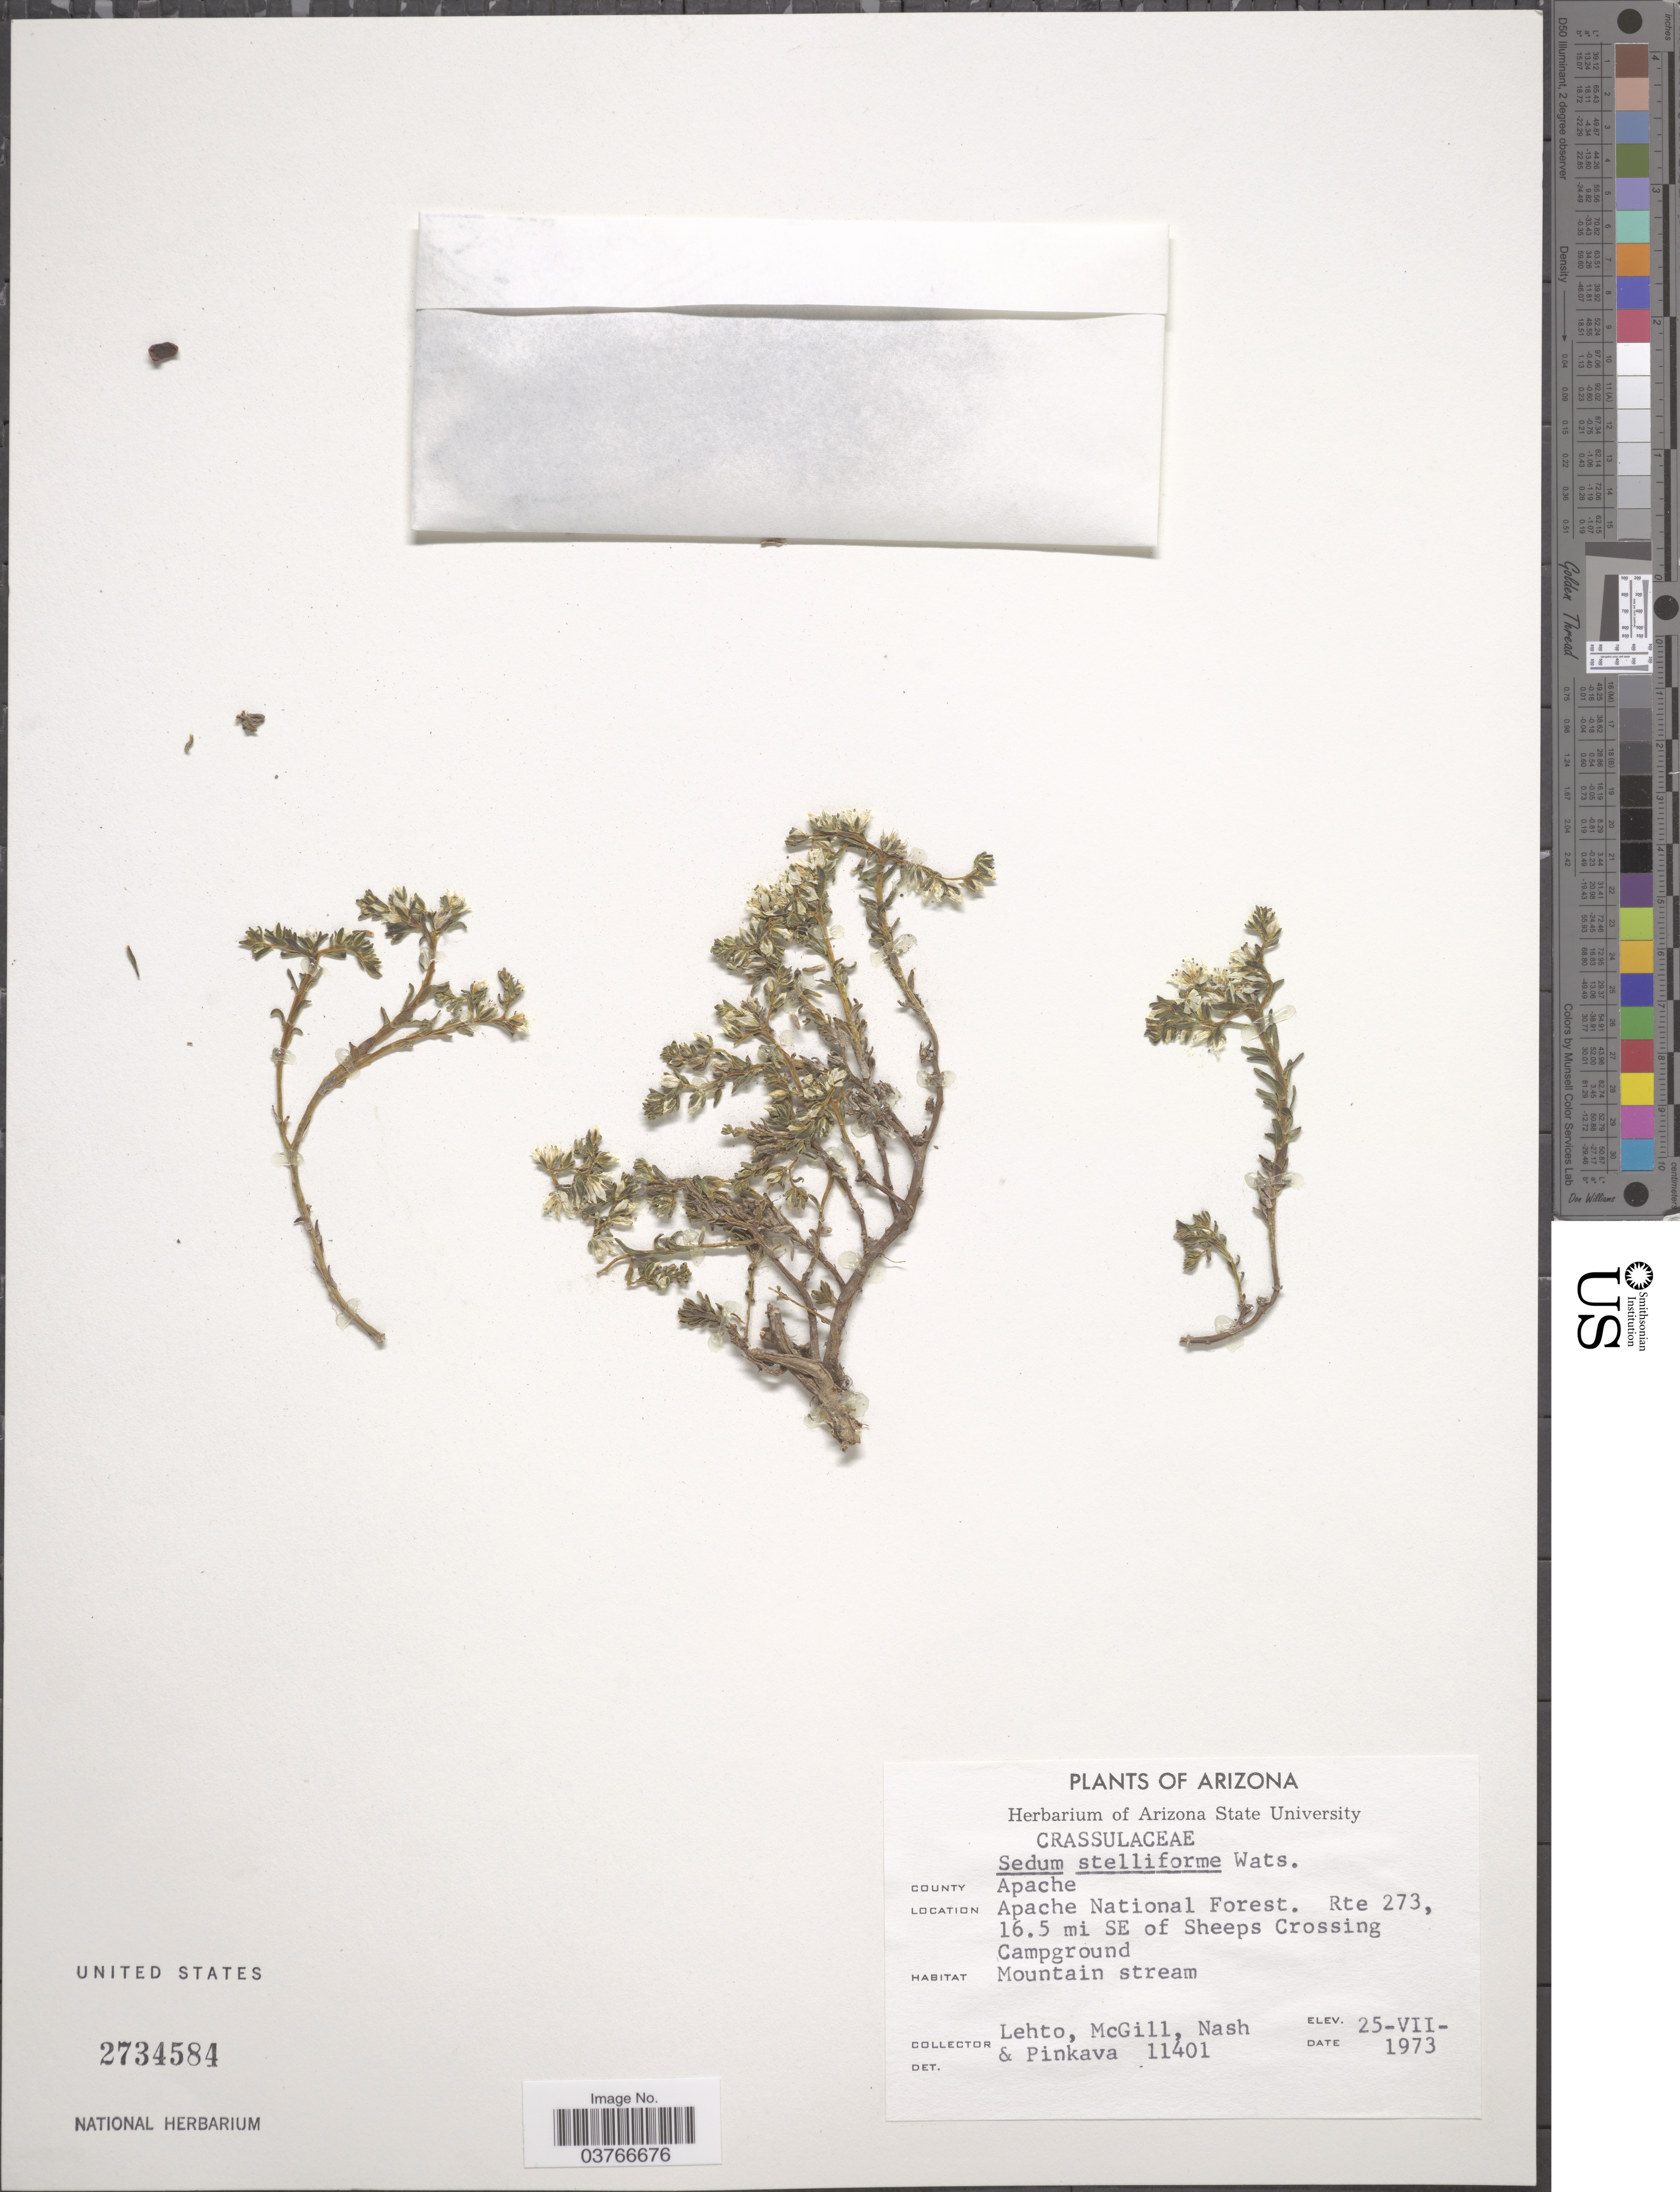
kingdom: Plantae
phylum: Tracheophyta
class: Magnoliopsida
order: Saxifragales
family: Crassulaceae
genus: Sedum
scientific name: Sedum stelliforme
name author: S. Watson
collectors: -. Lehto, -. McGill, -- Nash & -. Pinkava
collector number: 11401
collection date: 1973-07-25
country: United States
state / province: Arizona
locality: County Apache. Apache National Forest. Rte 273, 16.5 mi SE of Sheeps Crossing Campground.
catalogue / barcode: US 2734584